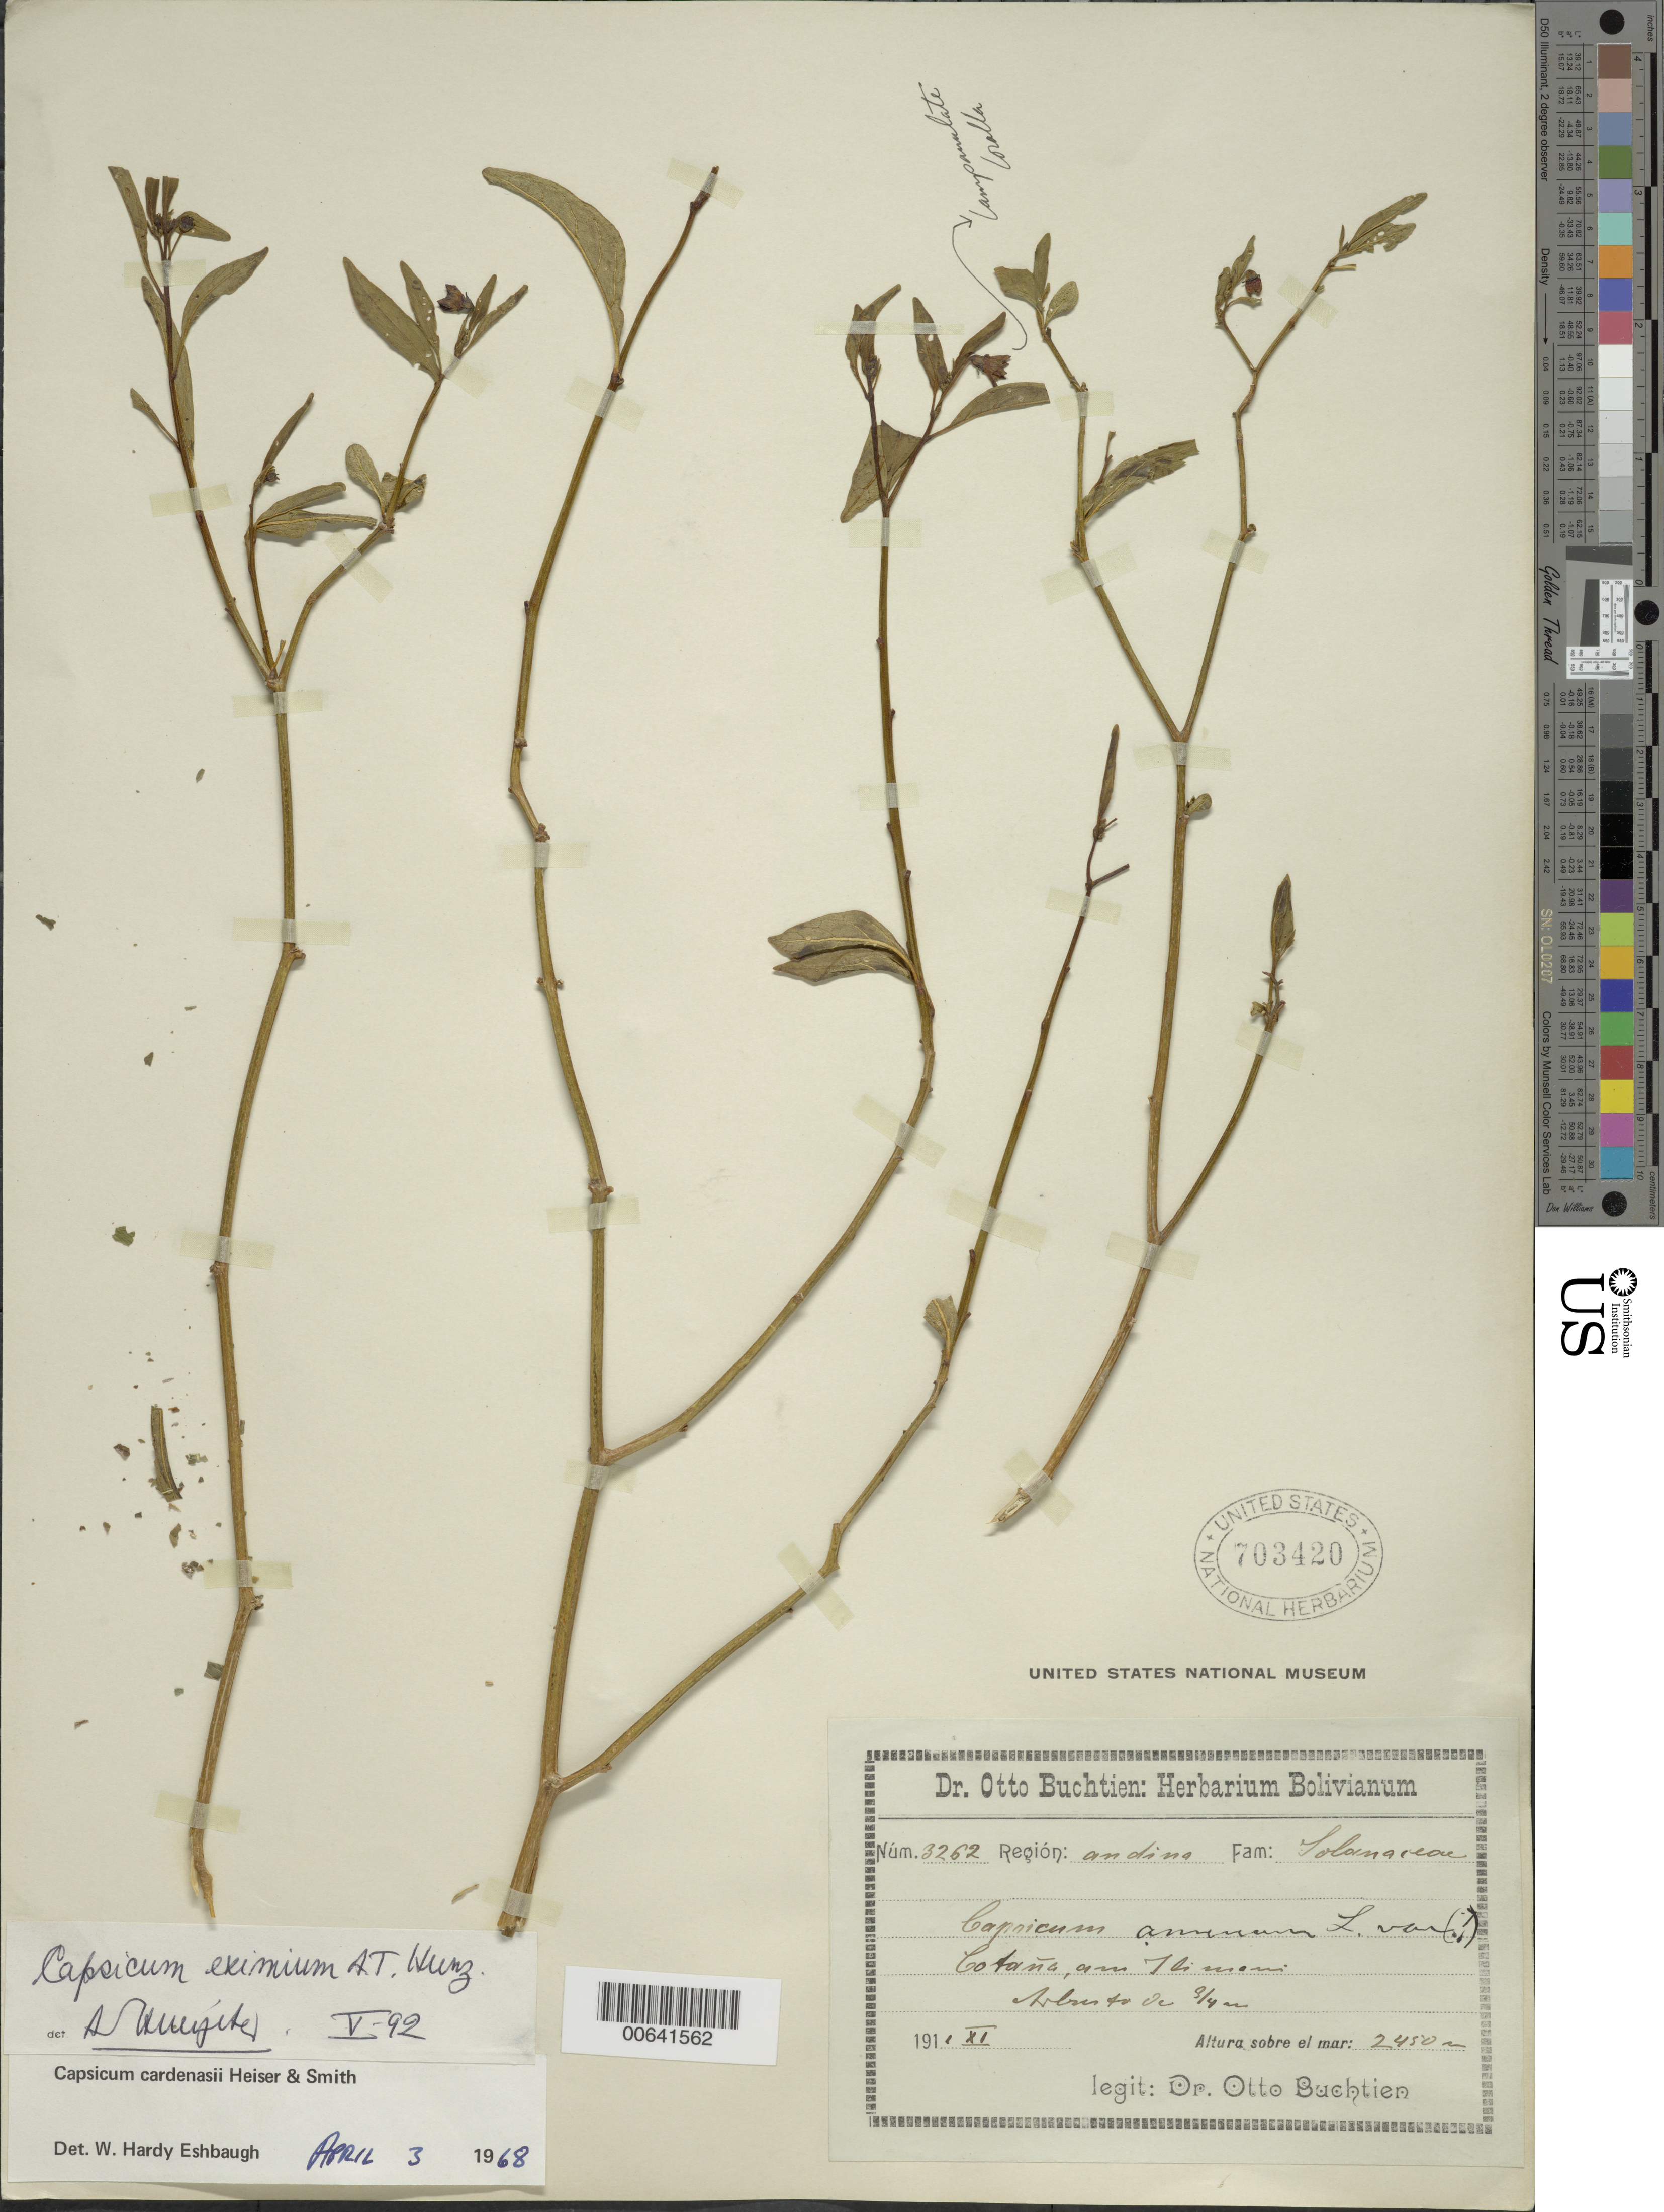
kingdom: Plantae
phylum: Tracheophyta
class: Magnoliopsida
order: Solanales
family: Solanaceae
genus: Capsicum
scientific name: Capsicum eximium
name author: Hunz.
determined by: Hunziker, A. T.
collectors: O. Buchtien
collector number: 3262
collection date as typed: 01 Nov 1911 or 11 Jan 1911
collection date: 1911-01-11 or 1911-11-01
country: Bolivia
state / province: La Paz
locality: Cabaña en ? Illimani.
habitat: Región andina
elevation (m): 2450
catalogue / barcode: US 703420